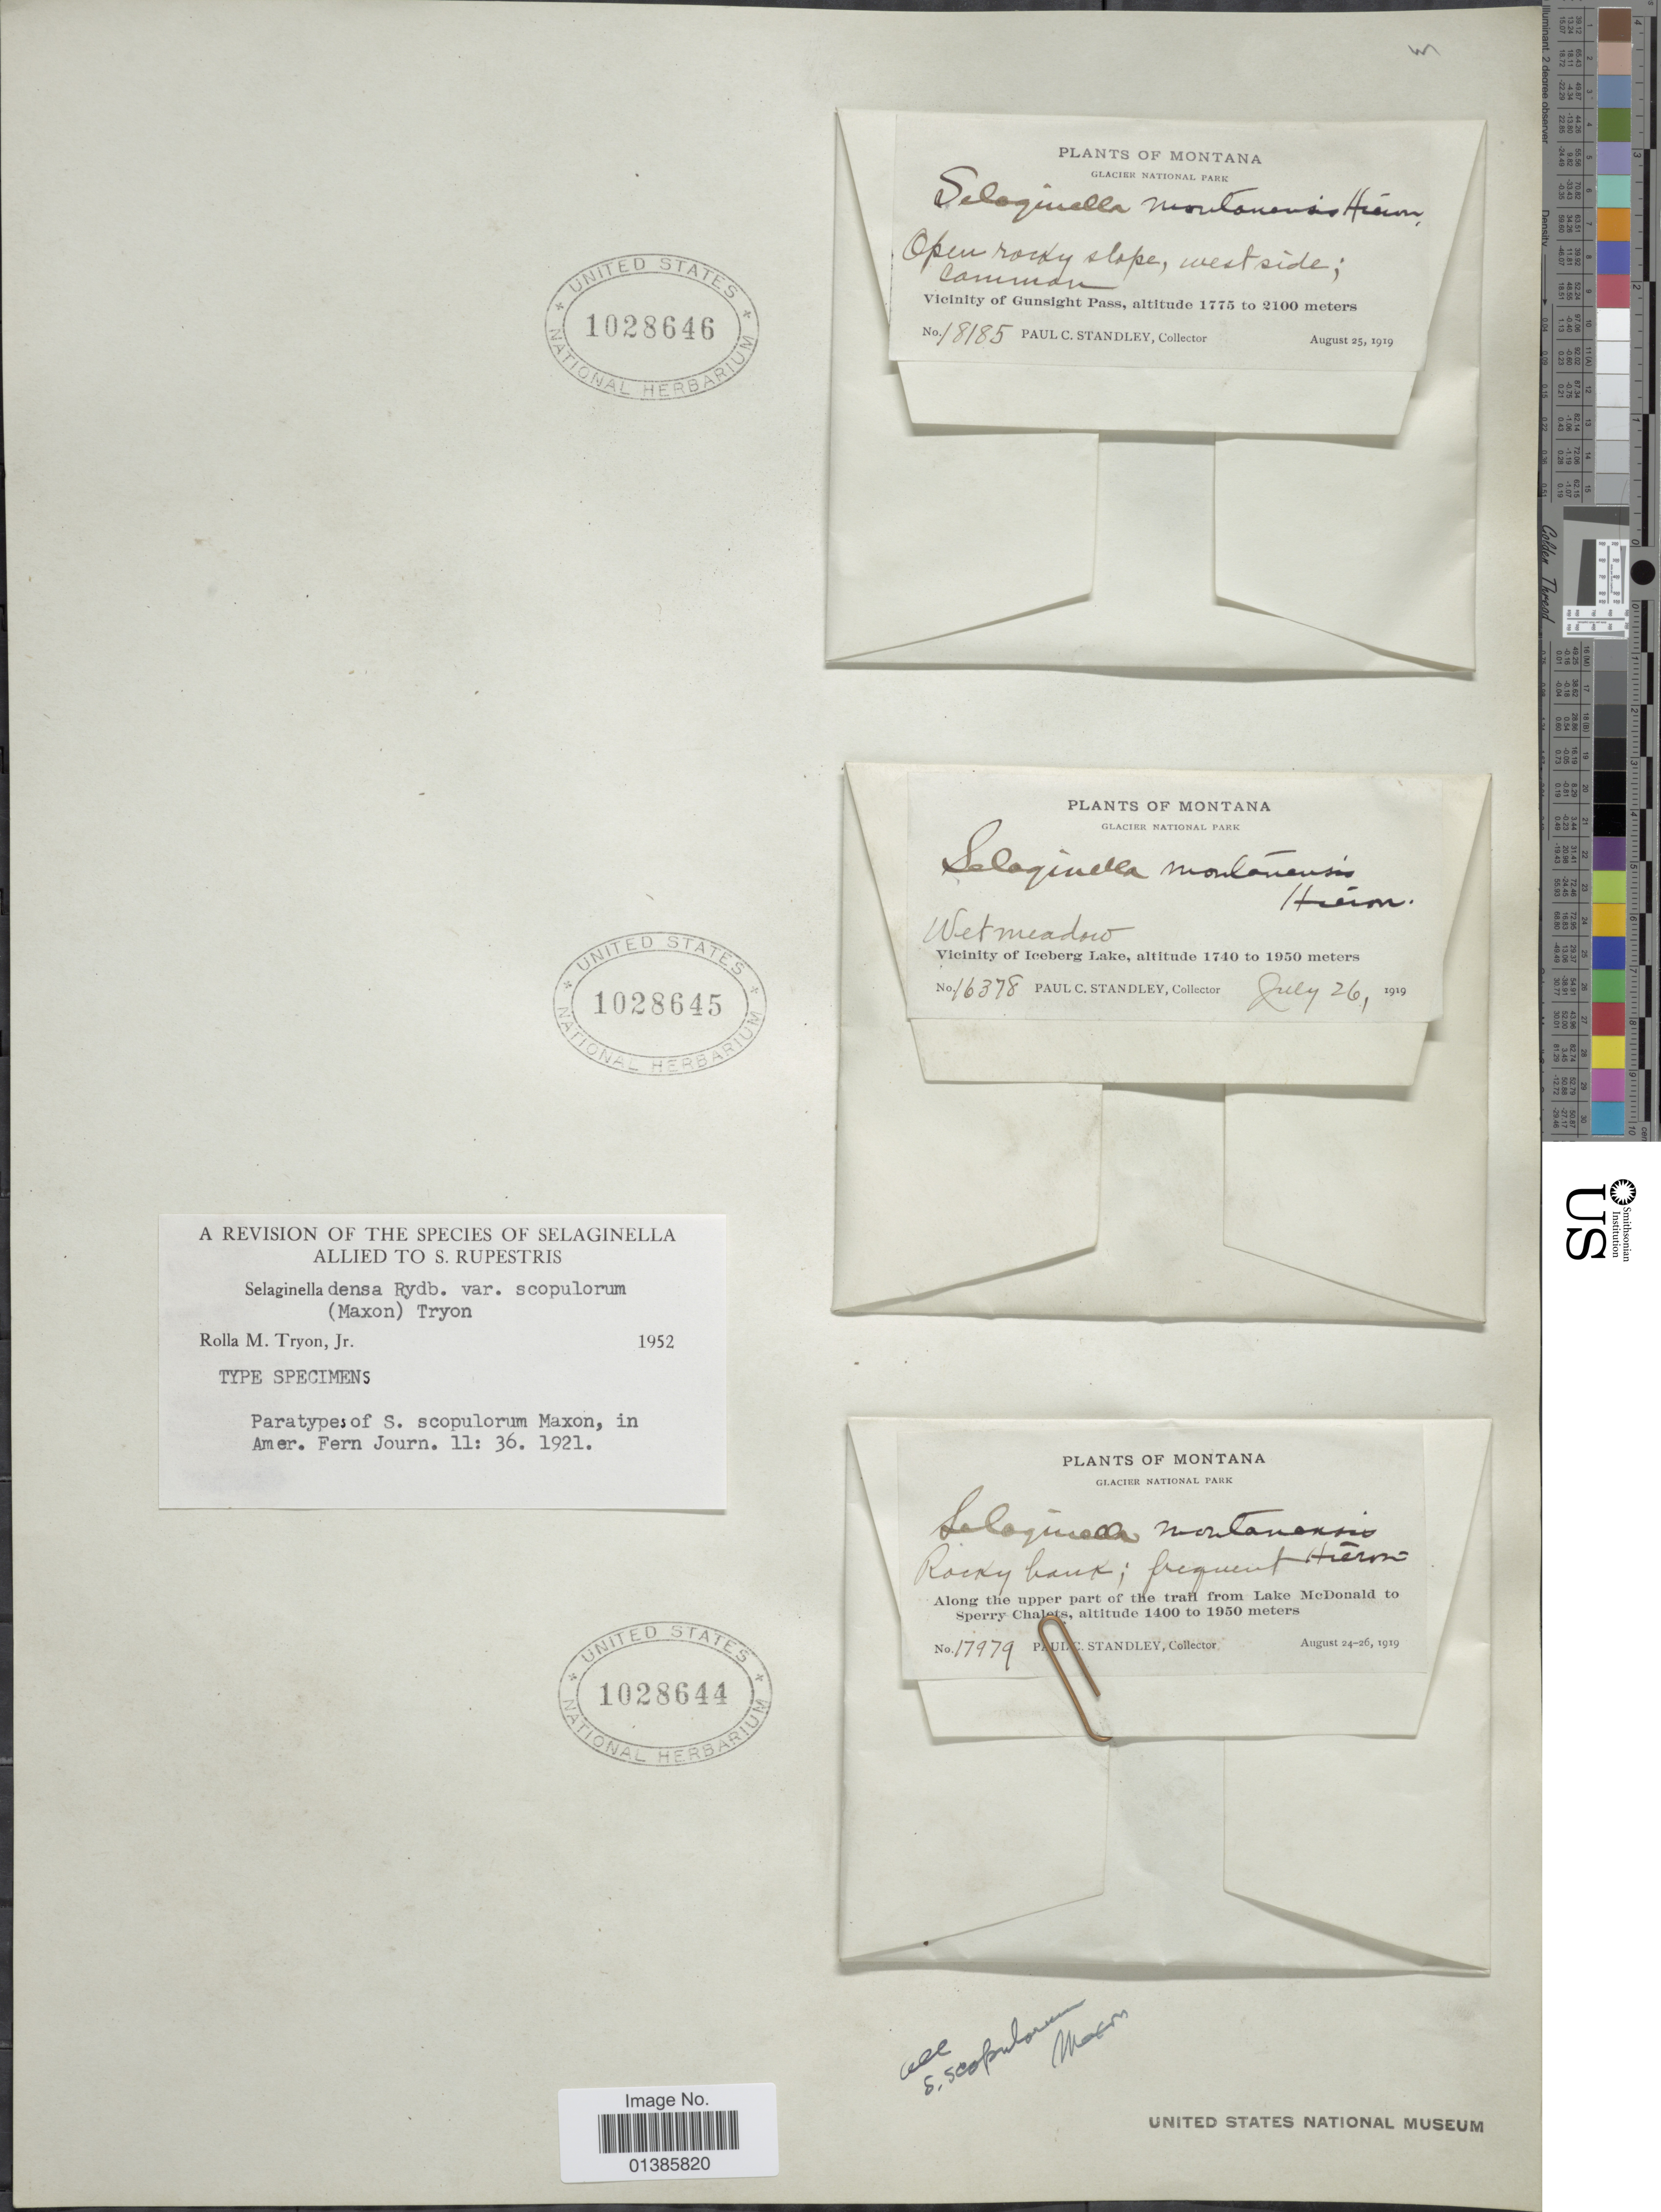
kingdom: Plantae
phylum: Tracheophyta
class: Lycopodiopsida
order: Selaginellales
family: Selaginellaceae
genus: Selaginella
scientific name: Selaginella densa var. scopulorum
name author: (Maxon) R.M. Tryon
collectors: P. C. Standley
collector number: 17979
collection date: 1919-08-24/1919-08-26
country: United States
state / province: Montana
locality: Glacier National Park. Along the upper part of the trail from Lake McDonald to Sperry Chalets.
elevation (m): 1400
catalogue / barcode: US 1028644